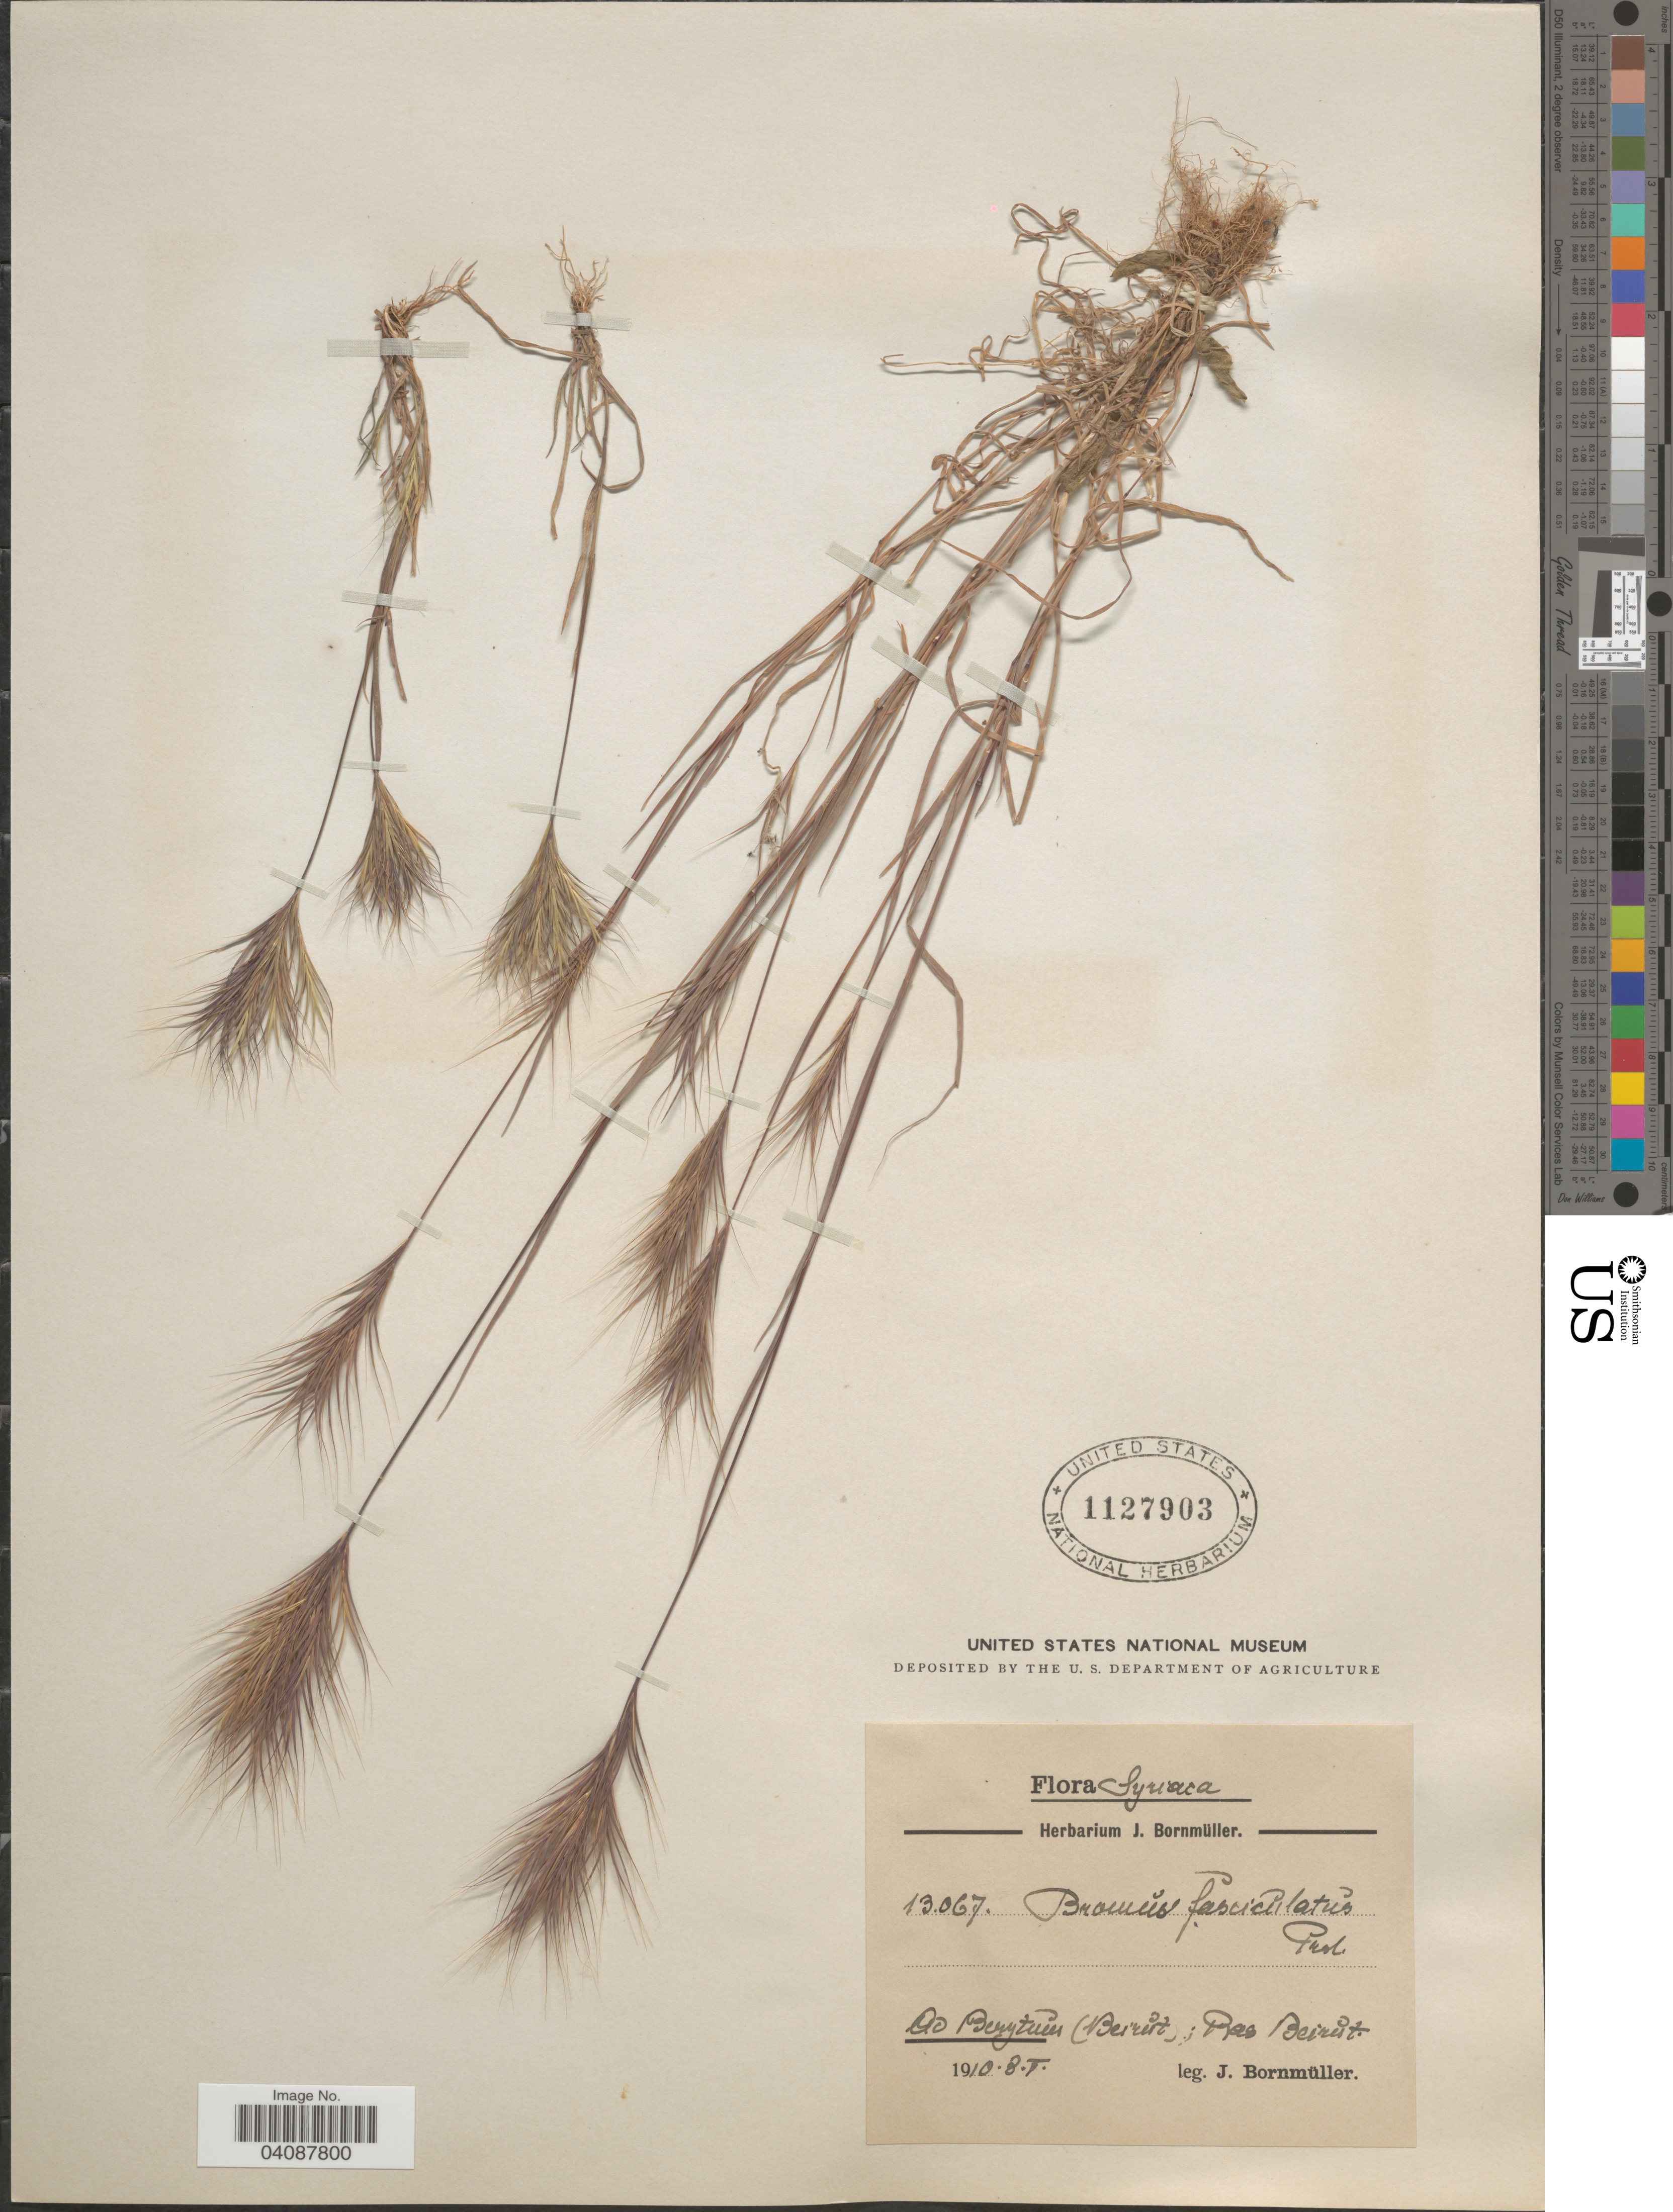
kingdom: Plantae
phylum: Tracheophyta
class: Liliopsida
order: Poales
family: Poaceae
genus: Bromus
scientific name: Bromus fasciculatus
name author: C. Presl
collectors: J. Bornmüller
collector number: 13067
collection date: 1910-05-03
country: Lebanon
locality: Syriaca. Ad Berytuus (Beirut); Ras Beirut.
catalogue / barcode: US 1127903